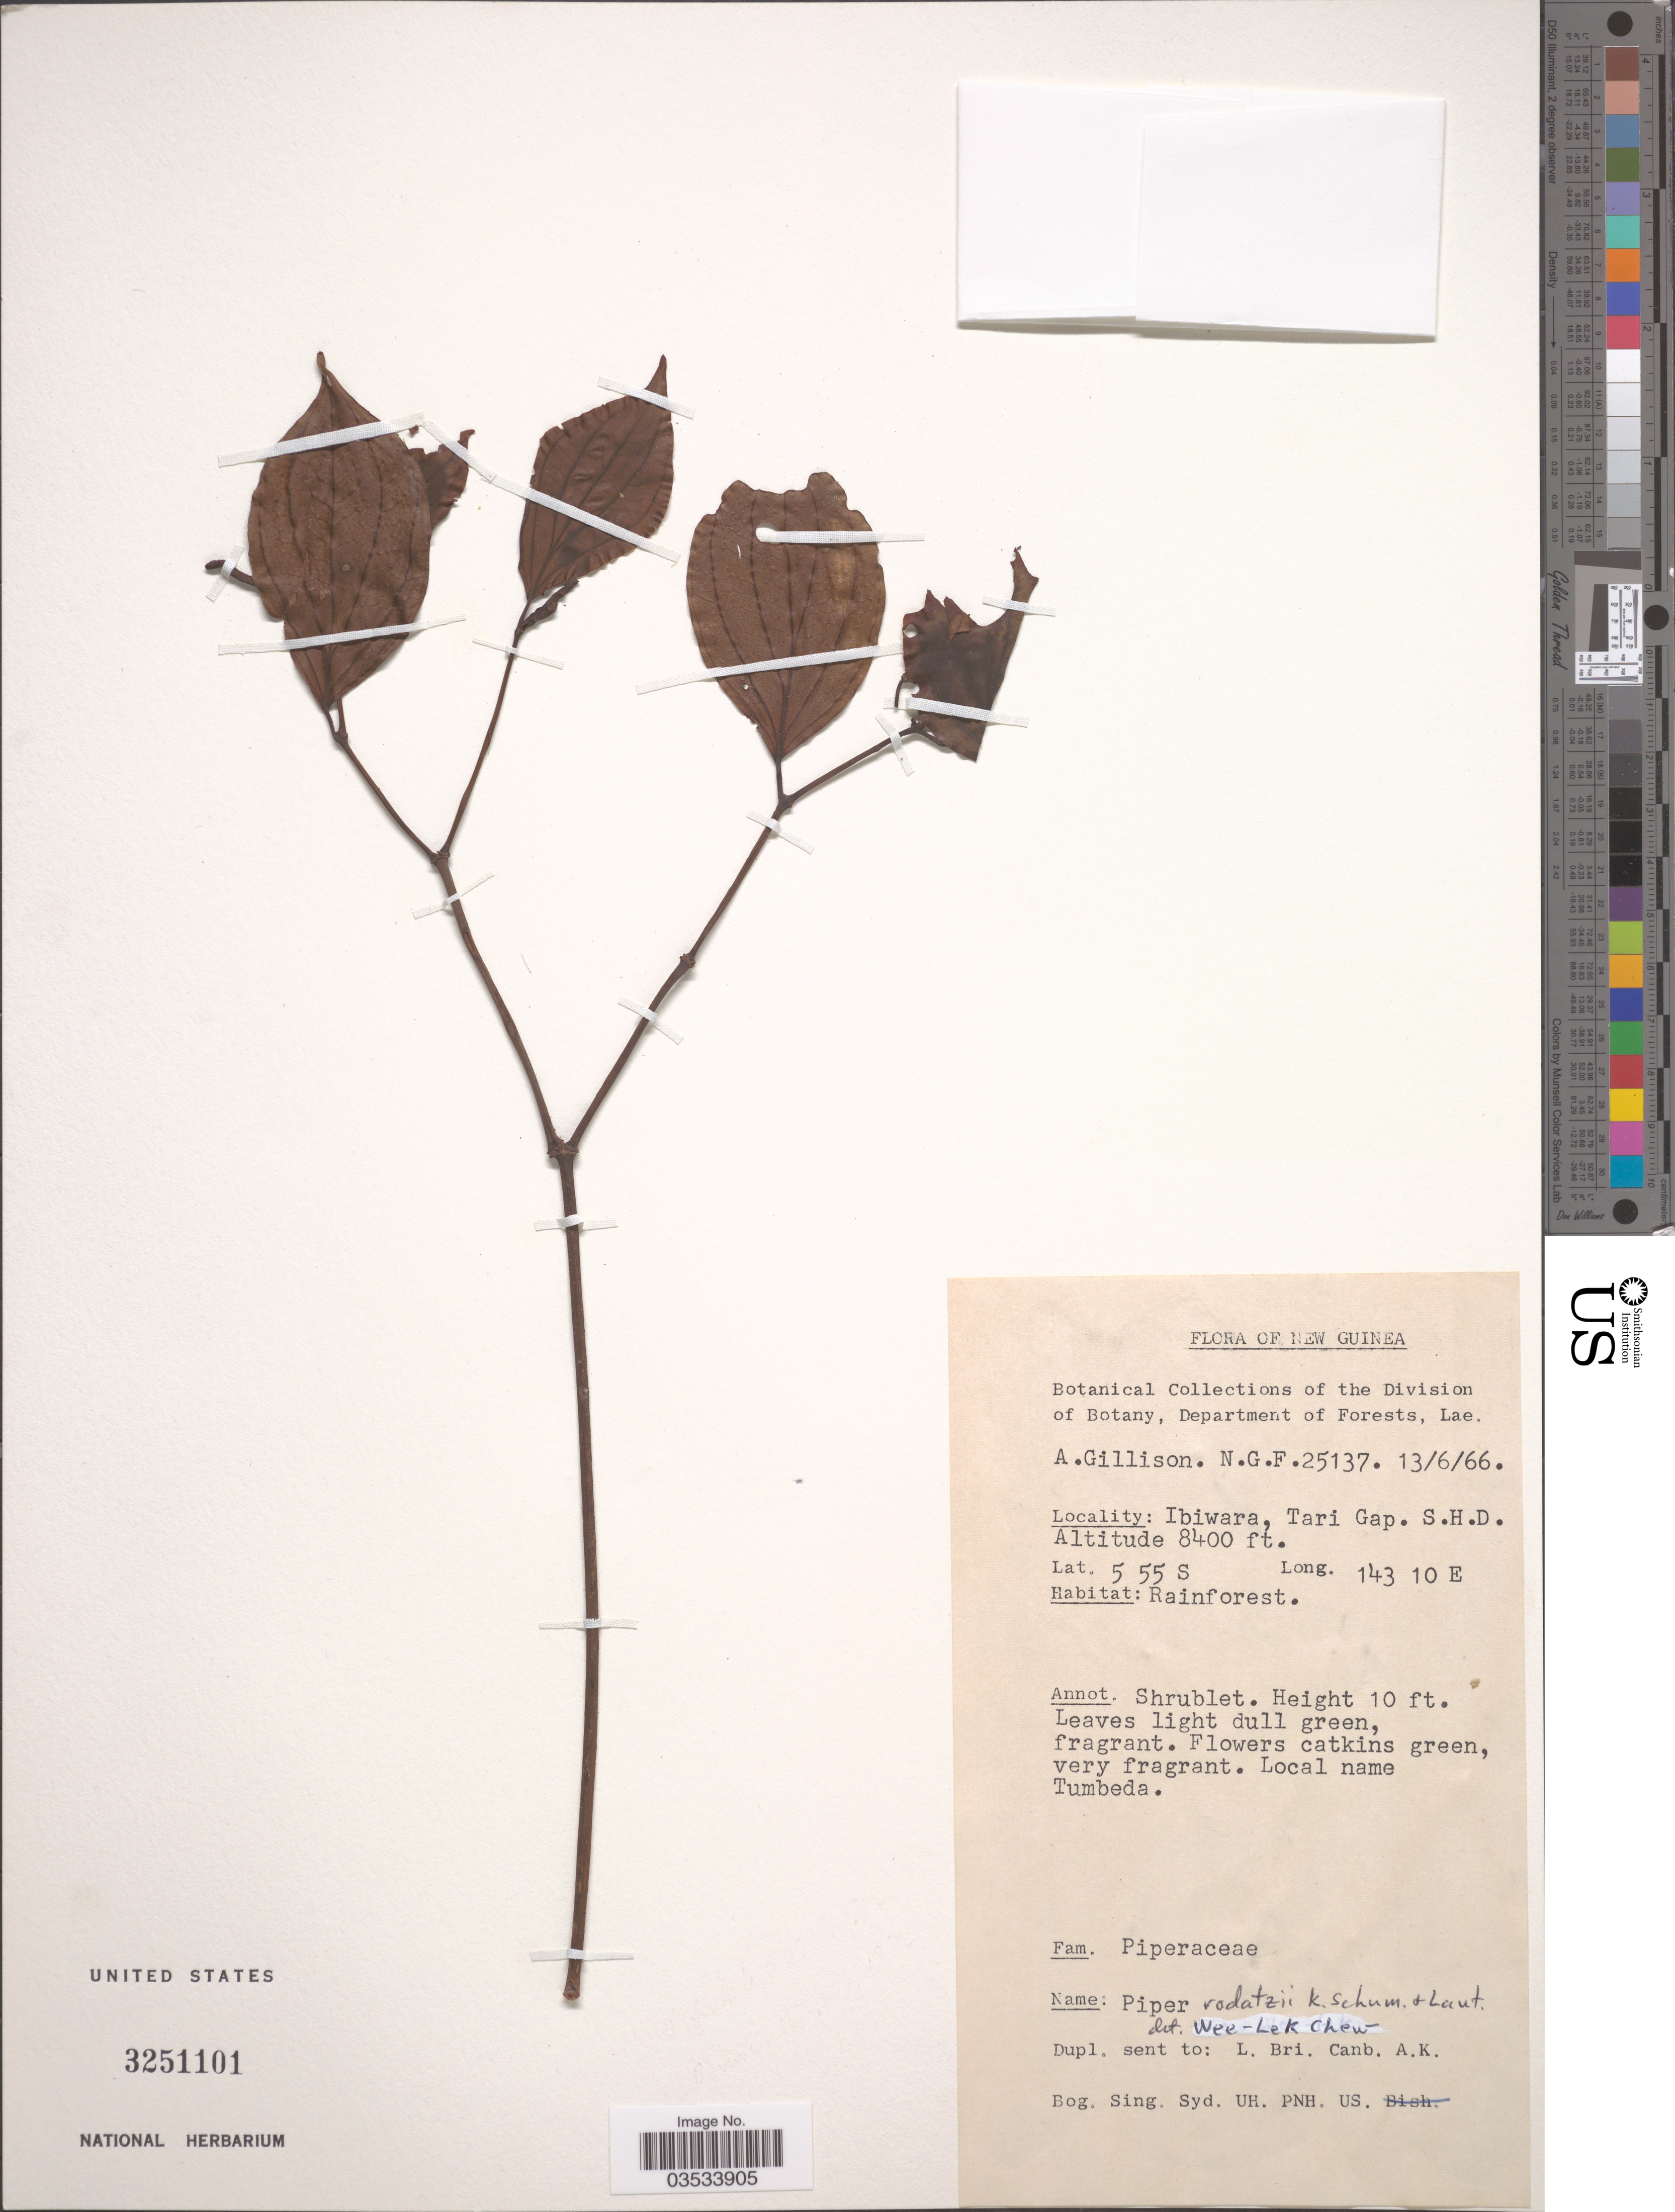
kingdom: Plantae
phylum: Tracheophyta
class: Magnoliopsida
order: Piperales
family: Piperaceae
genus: Piper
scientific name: Piper rodatzii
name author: K. Schum. & Lauterb.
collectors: A. Gillison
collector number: NGF 25137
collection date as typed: Transcribed d/m/y: 13/6/66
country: Papua New Guinea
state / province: Southern Highlands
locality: New Guinea. Ibiwara, Tari Gap. S. H. D.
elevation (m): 2560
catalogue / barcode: US 3251101